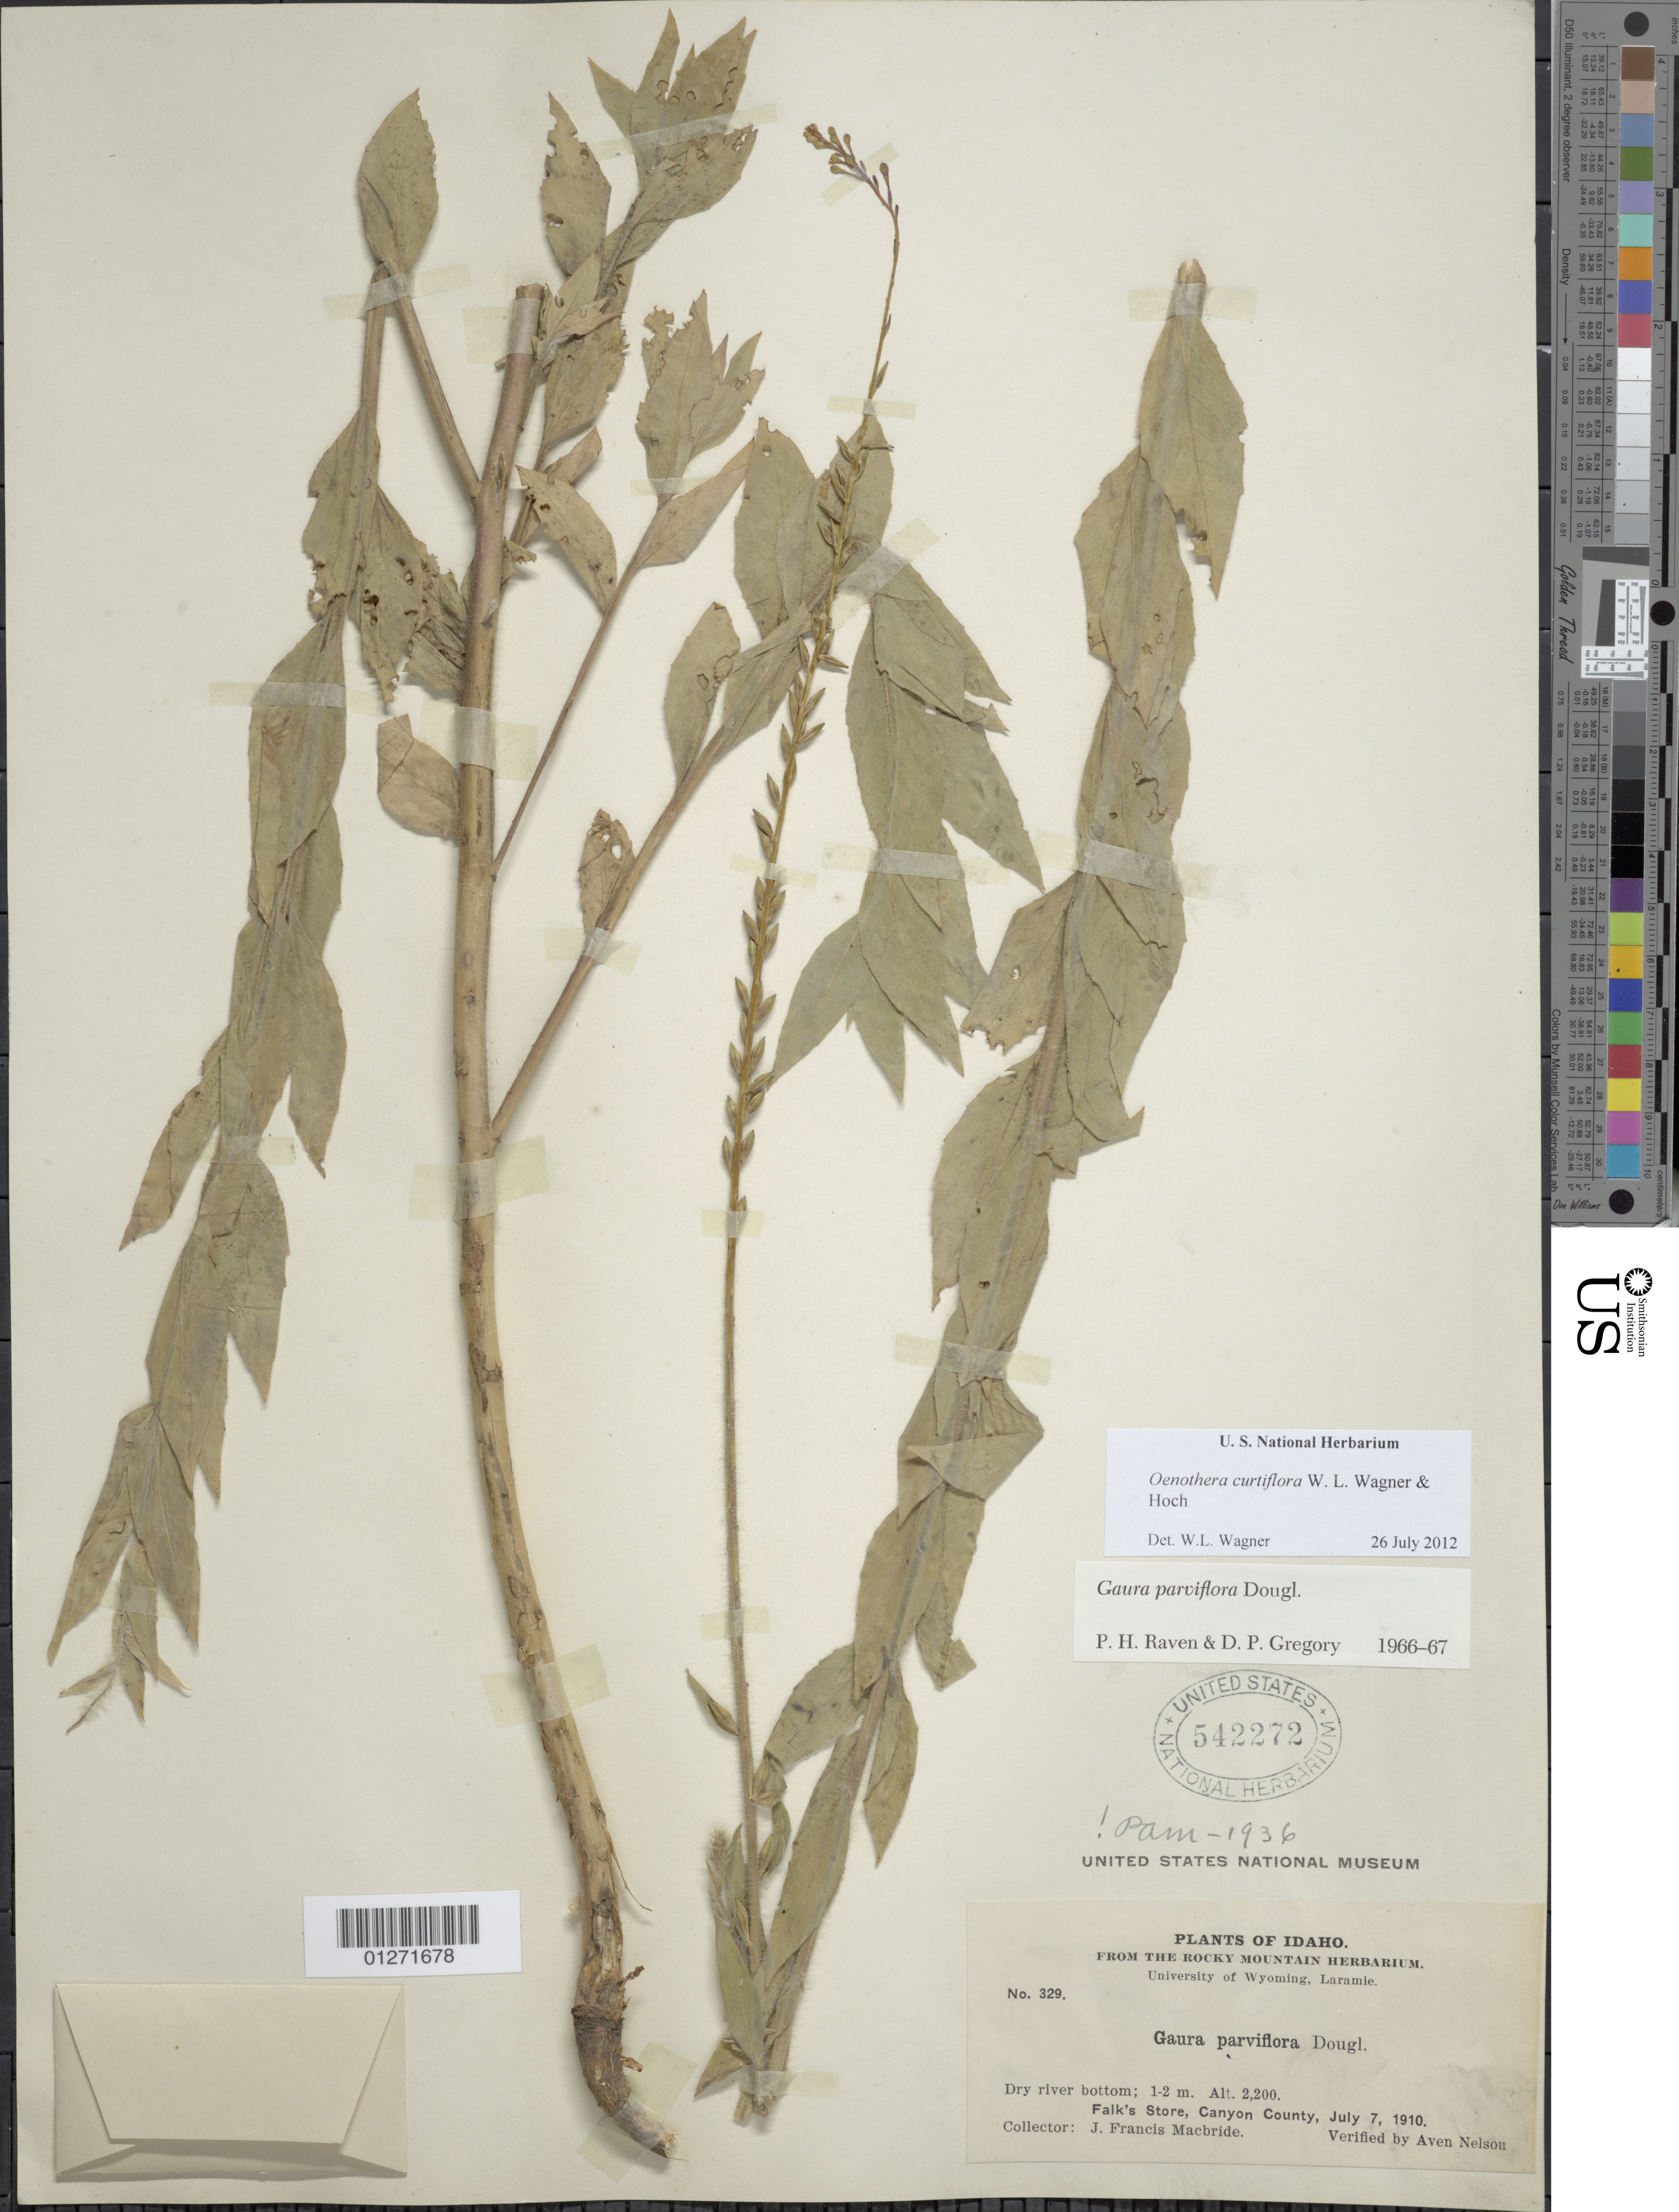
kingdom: Plantae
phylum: Tracheophyta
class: Magnoliopsida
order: Myrtales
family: Onagraceae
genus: Oenothera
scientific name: Oenothera curtiflora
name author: W.L. Wagner & Hoch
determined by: Wagner, W. L., (BOT), Smithsonian Institution - National Museum of Natural History (UNITED STATES)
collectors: J. F. Macbride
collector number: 329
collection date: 1910-07-07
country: United States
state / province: Idaho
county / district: Canyon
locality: Falk's Store.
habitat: Dry river bottom.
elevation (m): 671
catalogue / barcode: US 542272